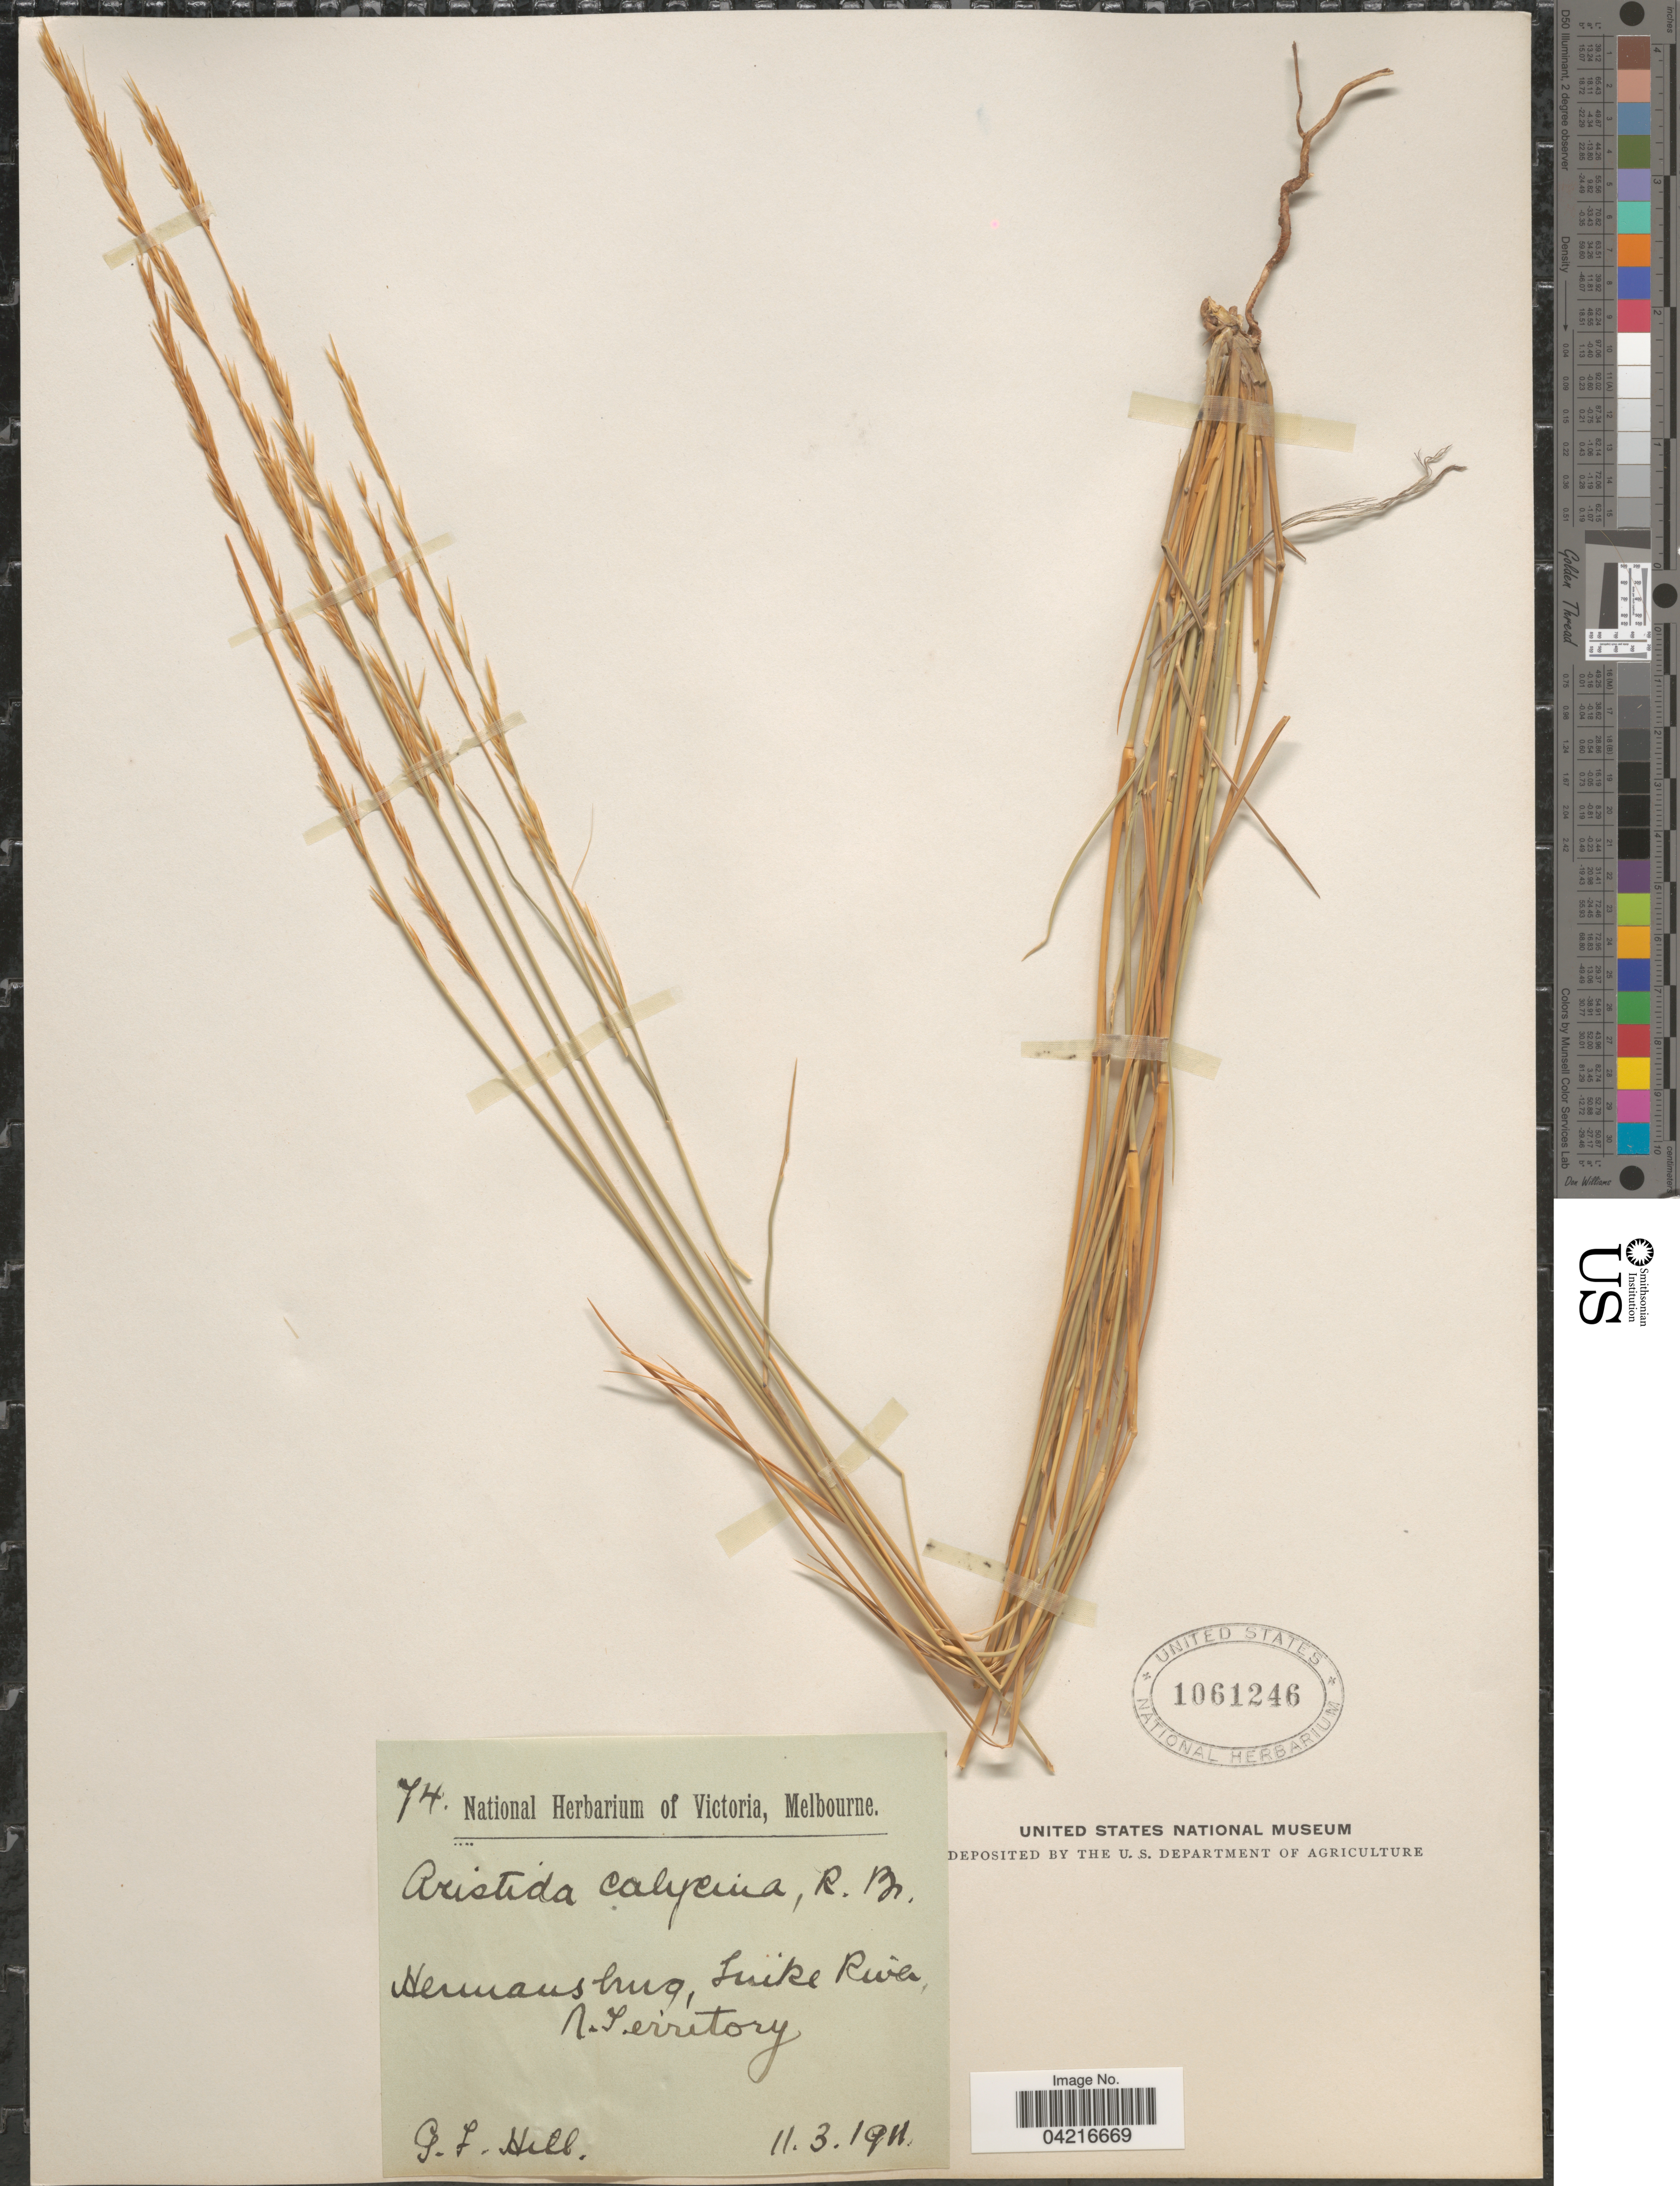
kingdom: Plantae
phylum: Tracheophyta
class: Liliopsida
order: Poales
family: Poaceae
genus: Aristida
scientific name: Aristida calycina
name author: R. Br.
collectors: G. Hill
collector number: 74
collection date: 1911-03-11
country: Australia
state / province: Northern Territory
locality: Hermansburg, Finke River.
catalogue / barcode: US 1061246